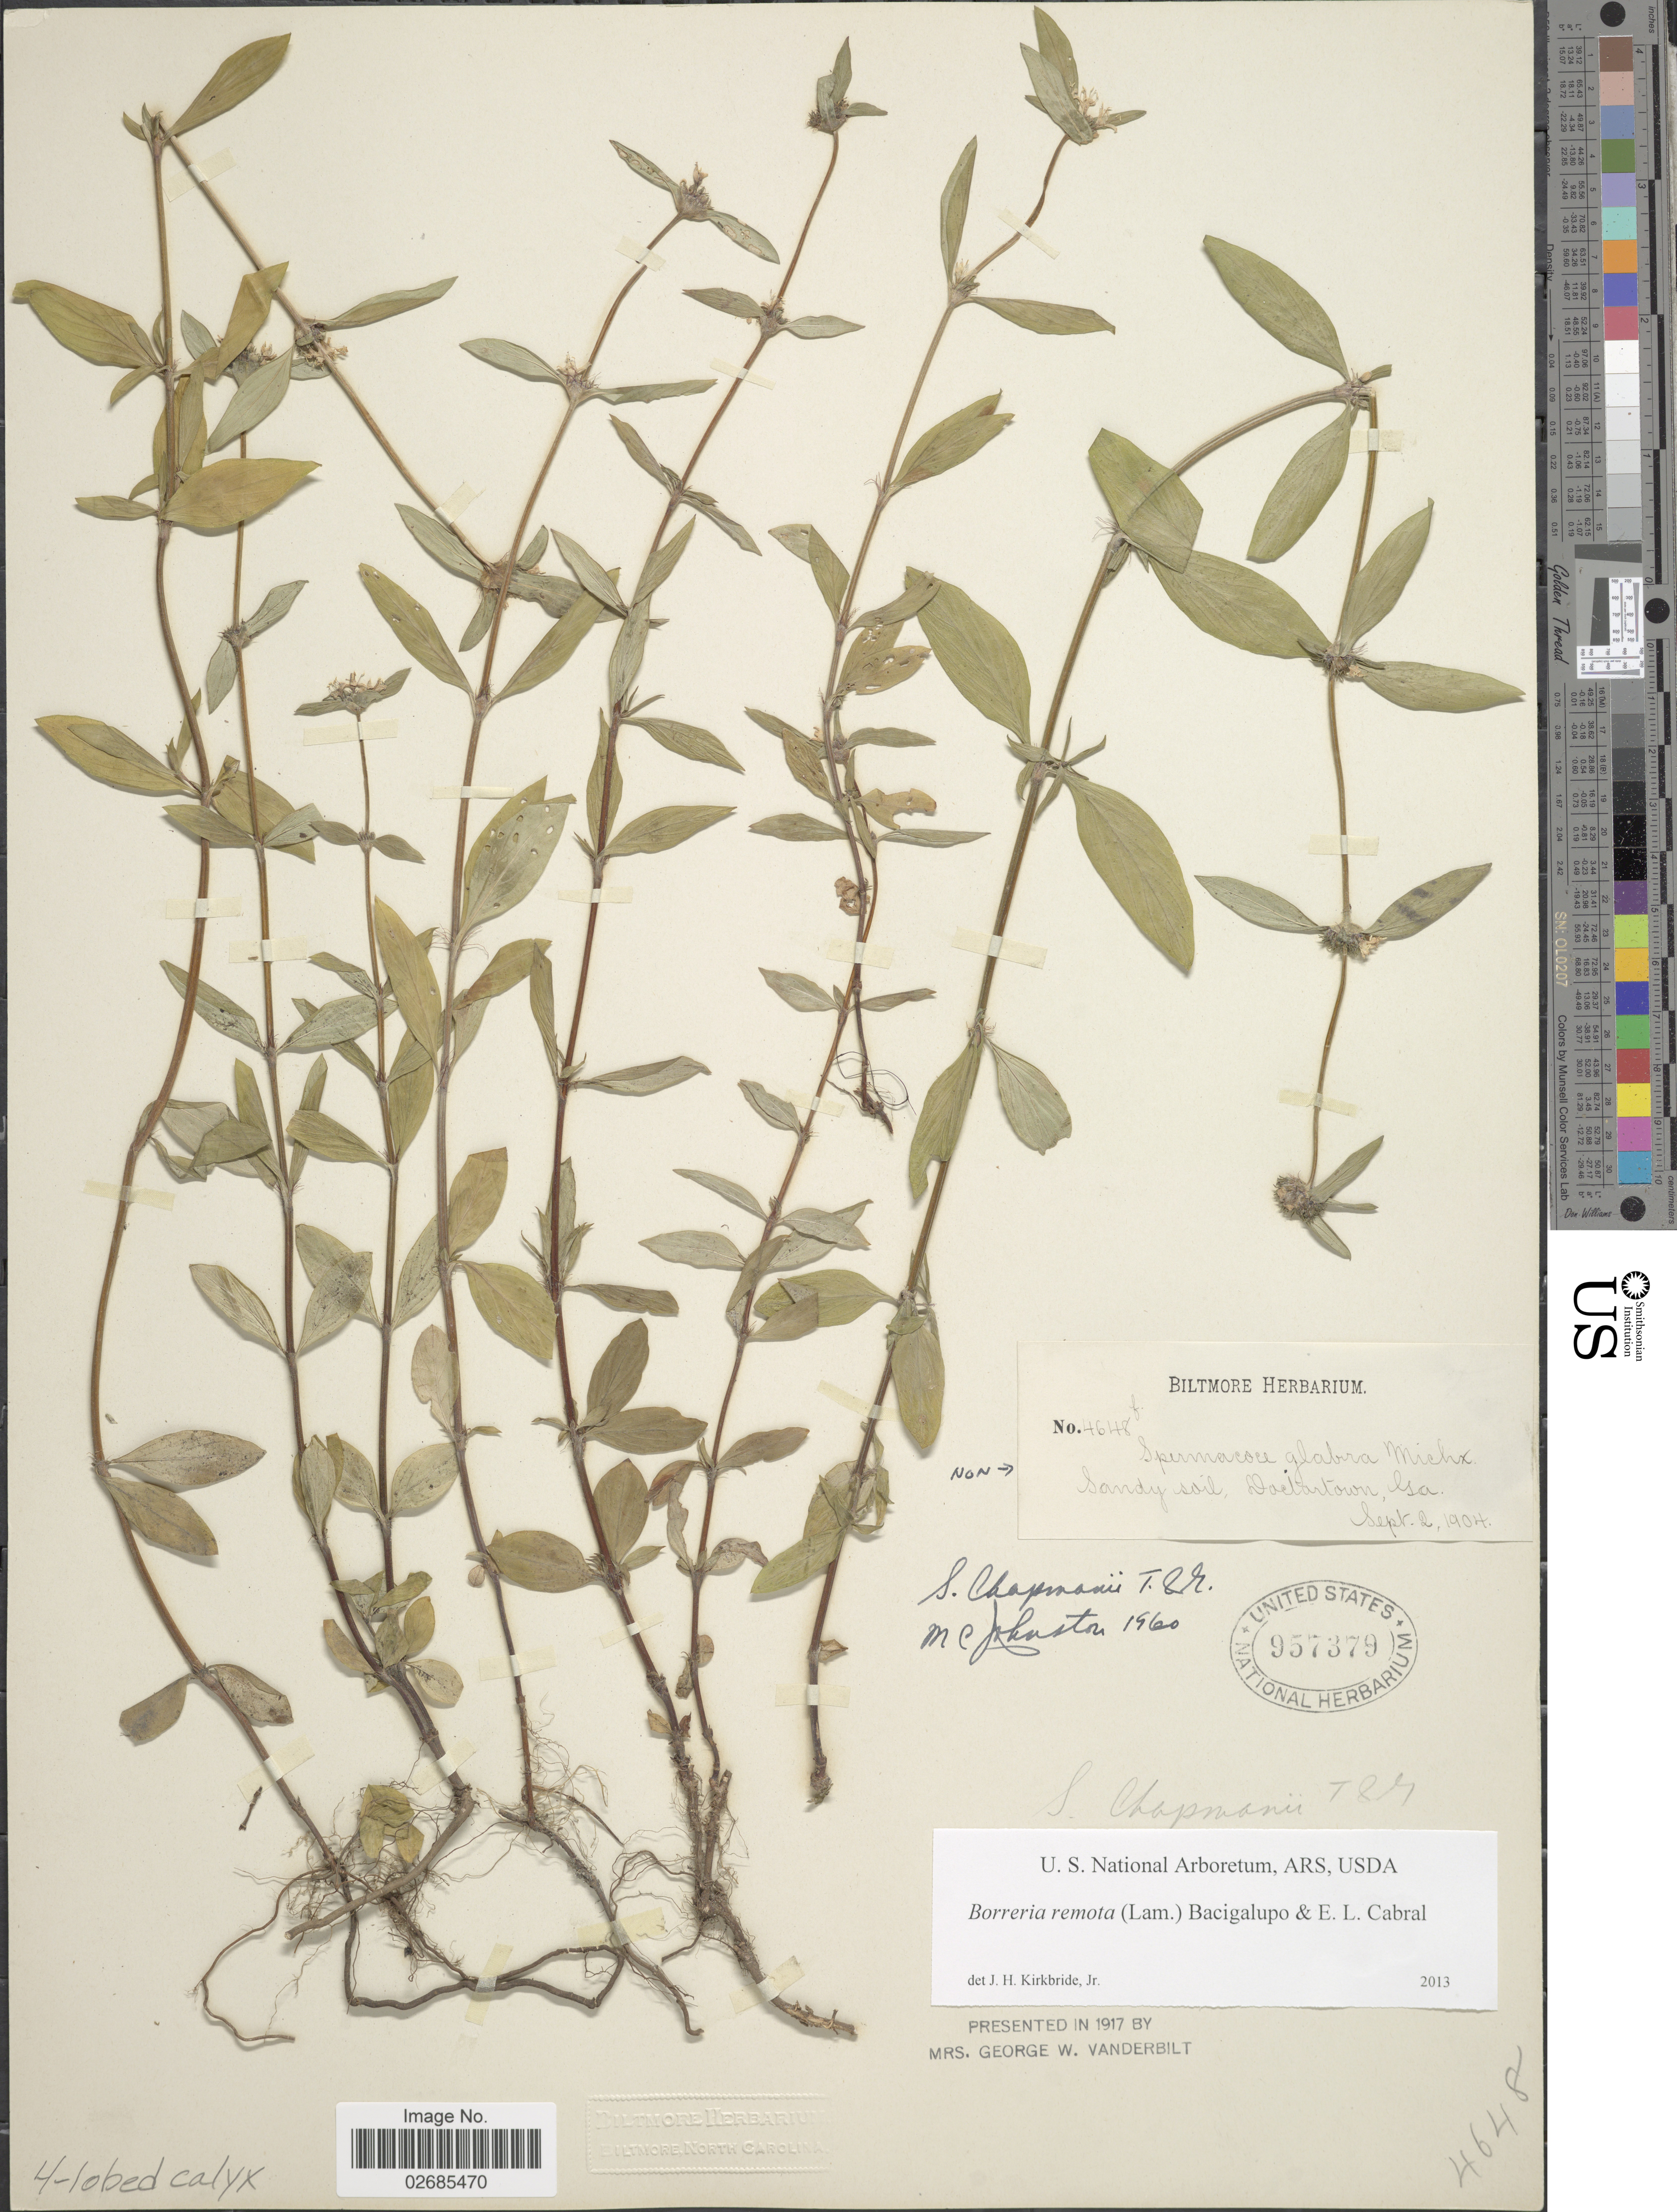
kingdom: Plantae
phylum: Tracheophyta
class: Magnoliopsida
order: Gentianales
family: Rubiaceae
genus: Borreria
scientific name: Borreria remota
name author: (Lam.) Bacigalupo & E.L. Cabral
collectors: ex herb. Biltmore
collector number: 4648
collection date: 1904-09-02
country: United States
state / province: Georgia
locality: Doctartown, Ga.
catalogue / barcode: US 957379